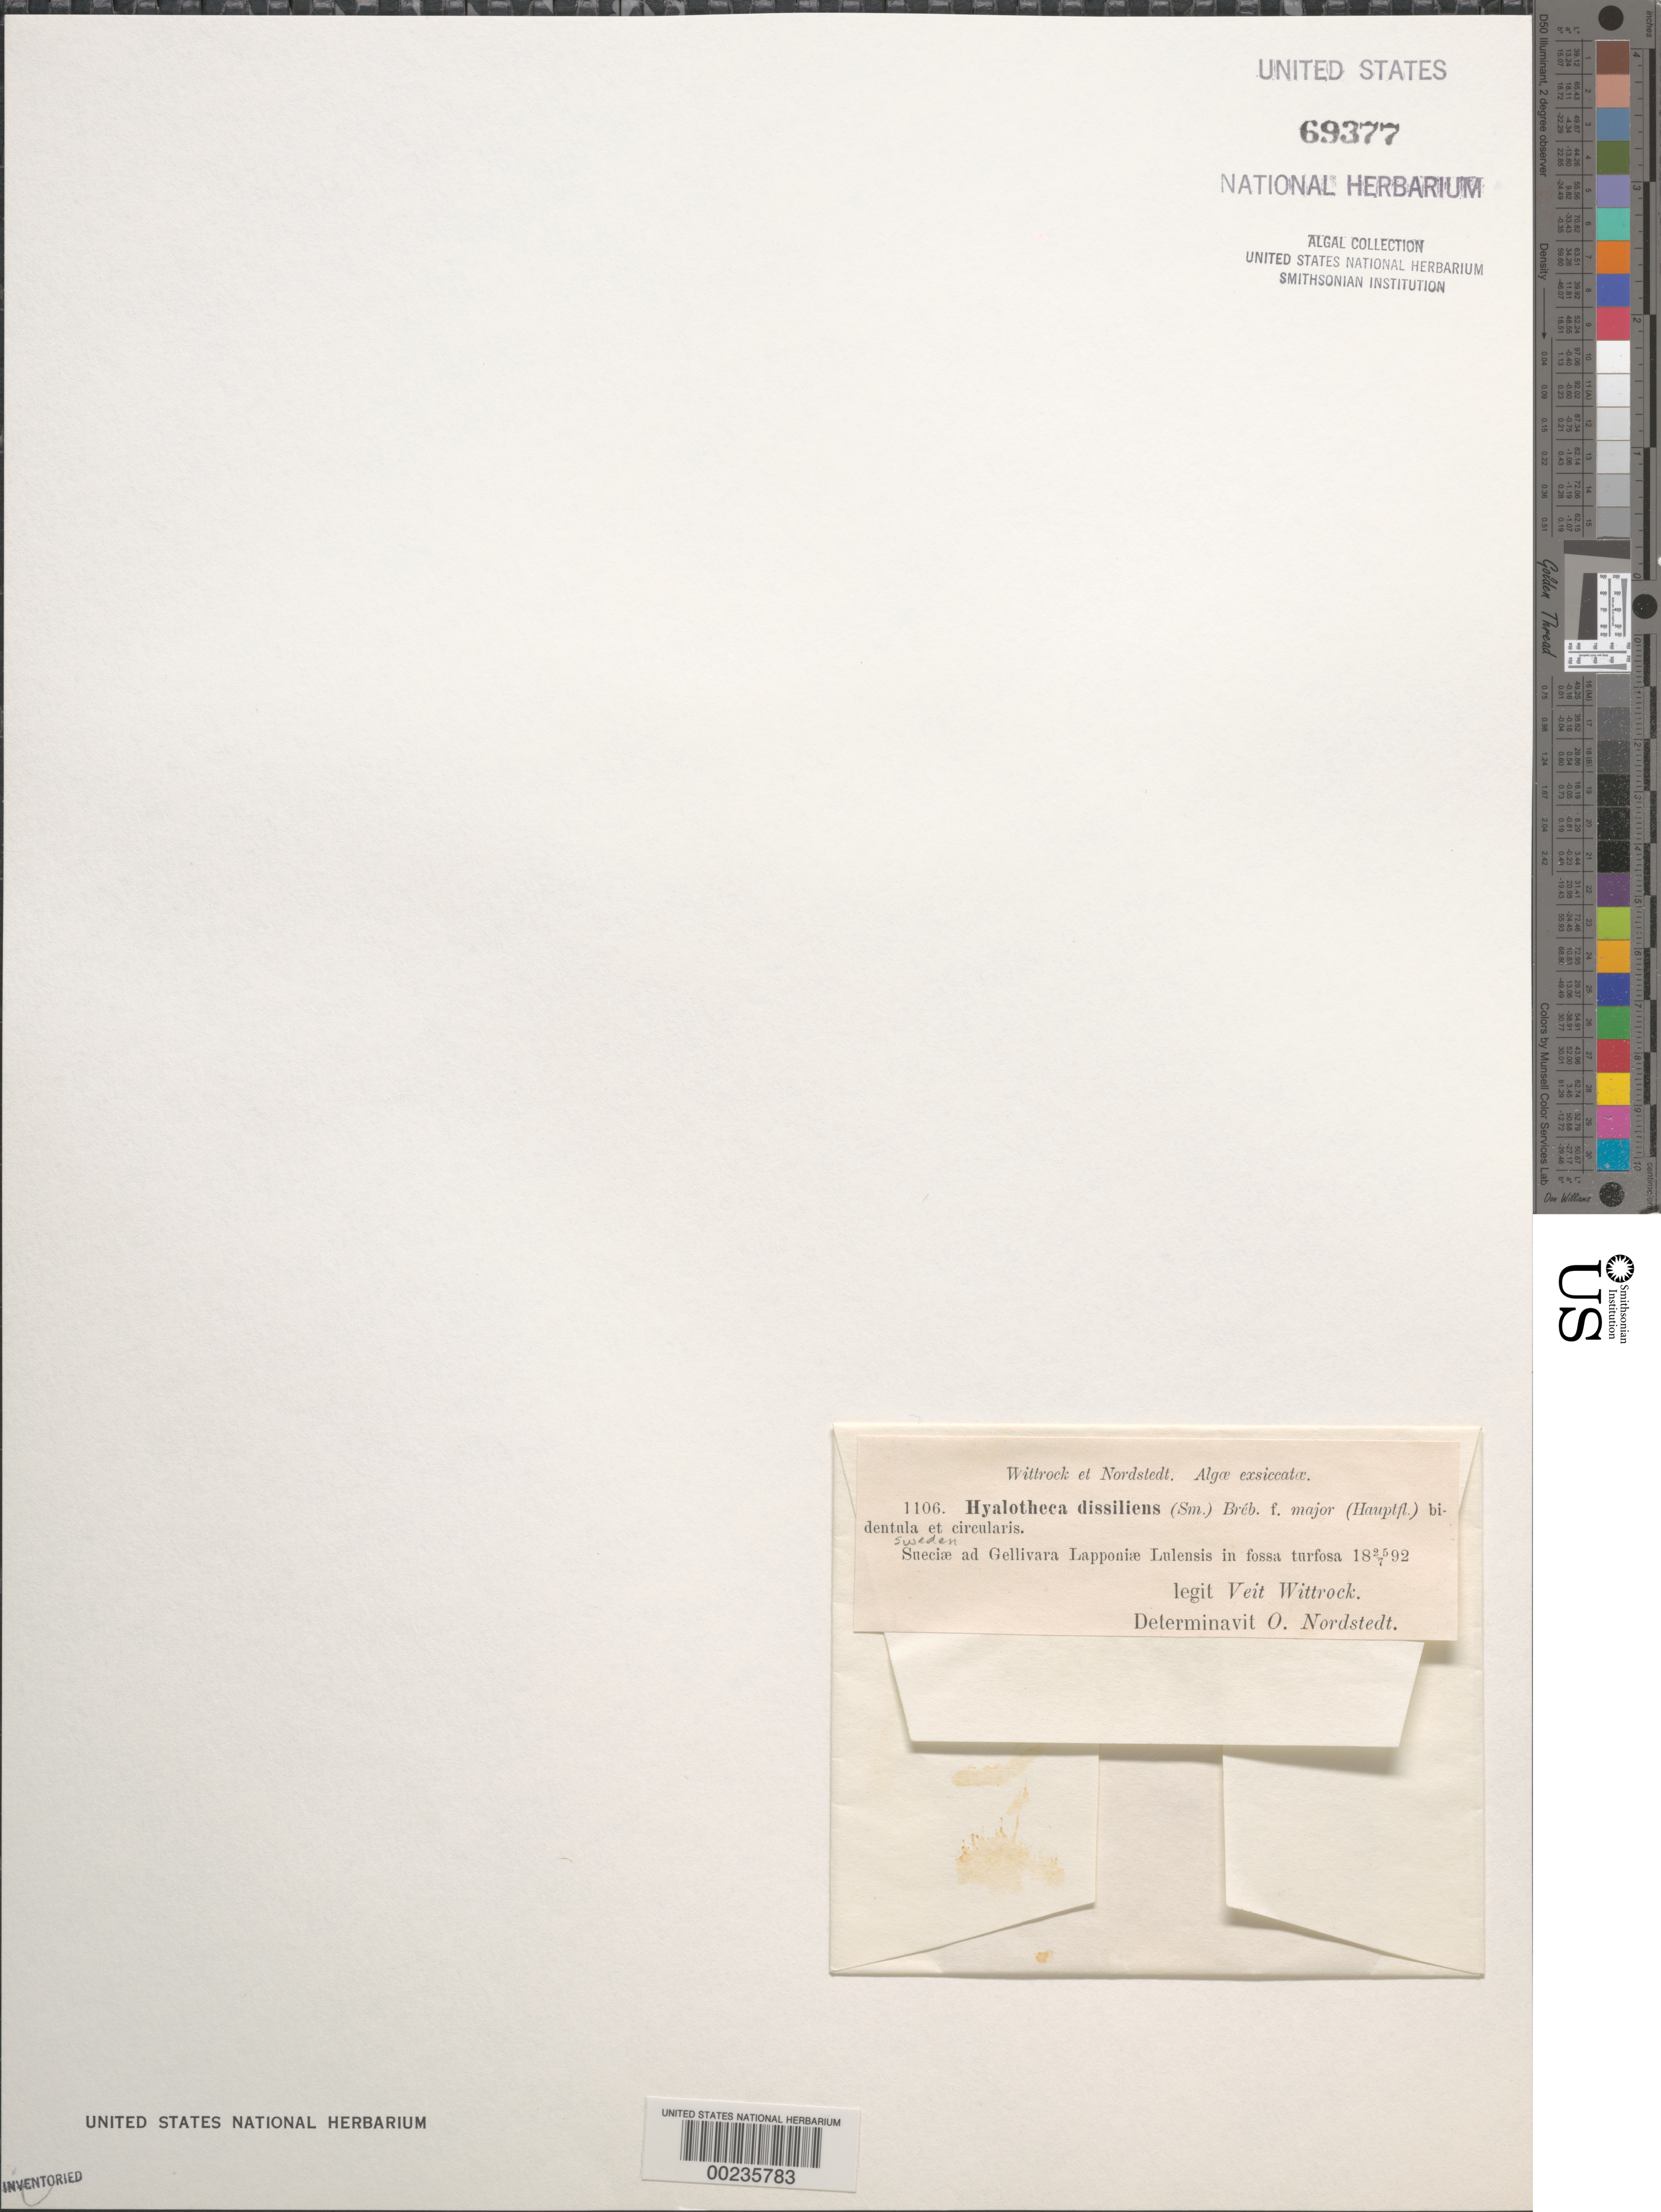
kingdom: Plantae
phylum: Charophyta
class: Zygnematophyceae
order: Zygnematales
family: Desmidiaceae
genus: Hyalotheca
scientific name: Hyalotheca dissiliens f. major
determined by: Nordstedt, C. F. O.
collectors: V. B. Wittrock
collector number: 1106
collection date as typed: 25 Jul 1892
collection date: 1892-07-25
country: Sweden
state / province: Norrbotten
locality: Gellivara, lule lapland (lapponiae lulensis)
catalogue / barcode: US 69377